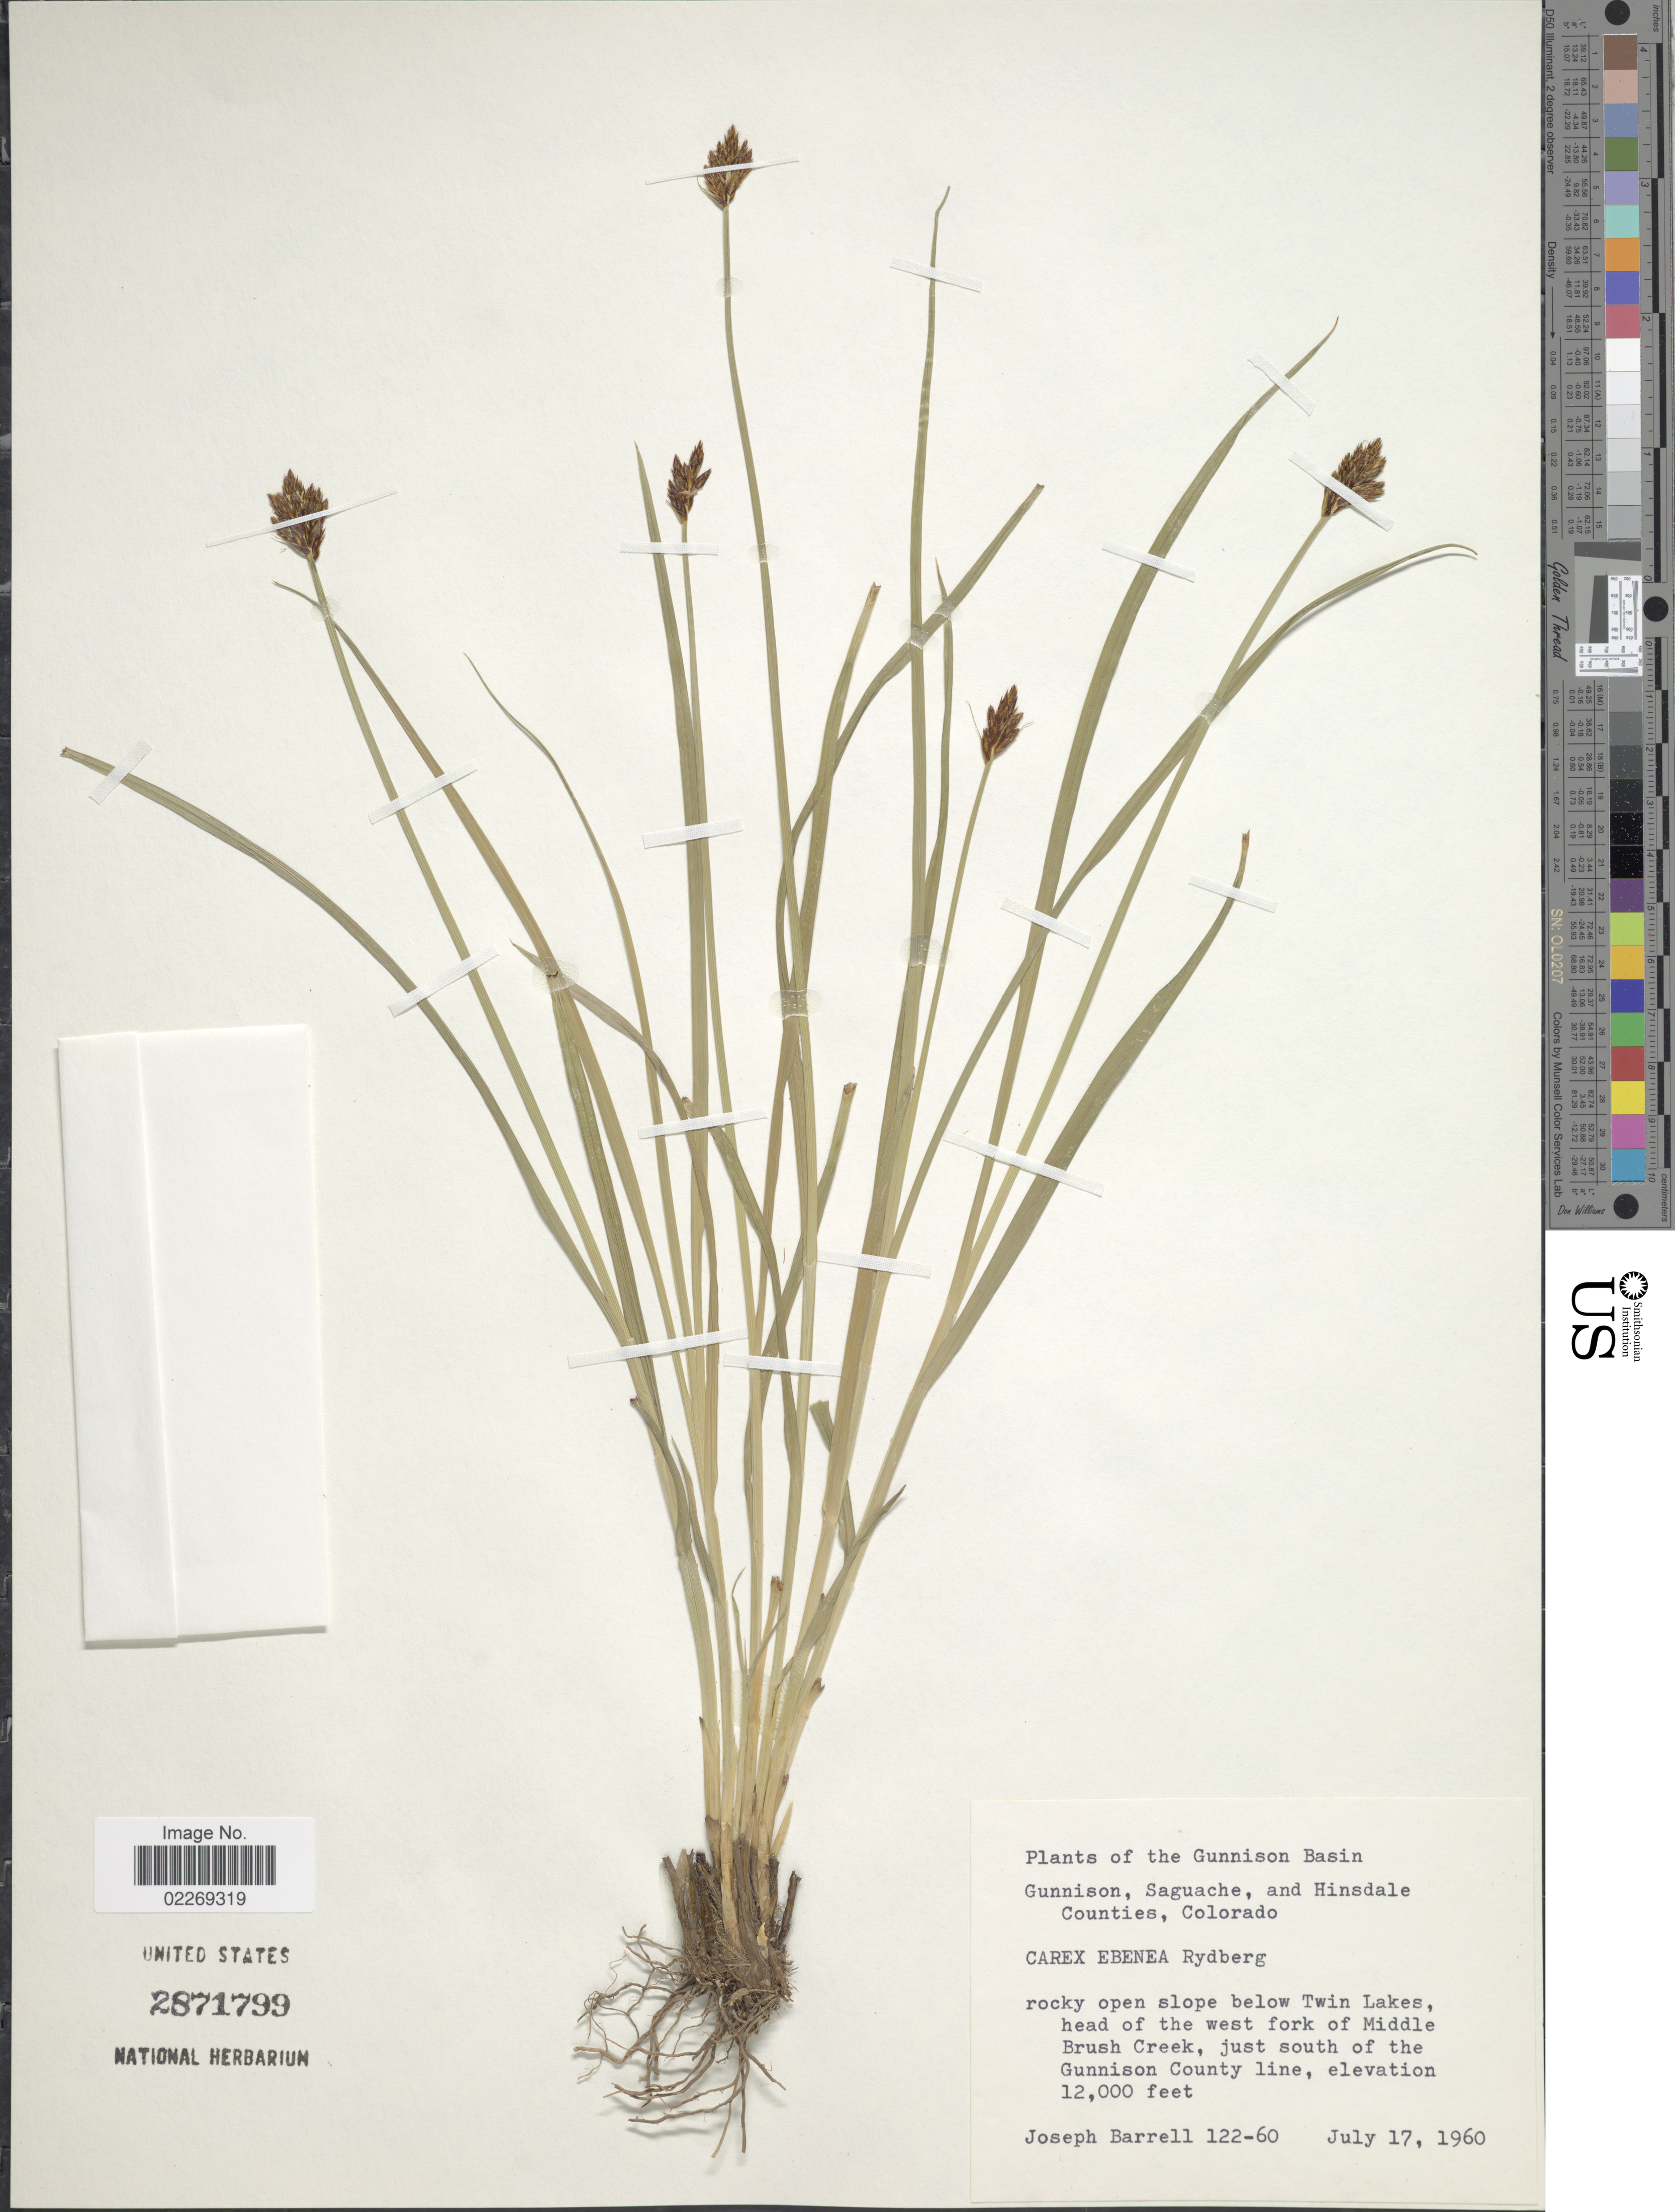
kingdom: Plantae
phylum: Tracheophyta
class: Liliopsida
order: Poales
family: Cyperaceae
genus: Carex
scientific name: Carex ebenea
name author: Rydb.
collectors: J. Barrell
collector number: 122-60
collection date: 1960-07-17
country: United States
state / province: Colorado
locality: Gunnison Basin. Gunnison, Saguache, and Hinsdale Counties. Rocky open slope below Twin Lakes, head of the west fork of Middle Brush Creek, just south of the Gunnison County Line.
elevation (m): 3658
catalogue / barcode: US 2871799